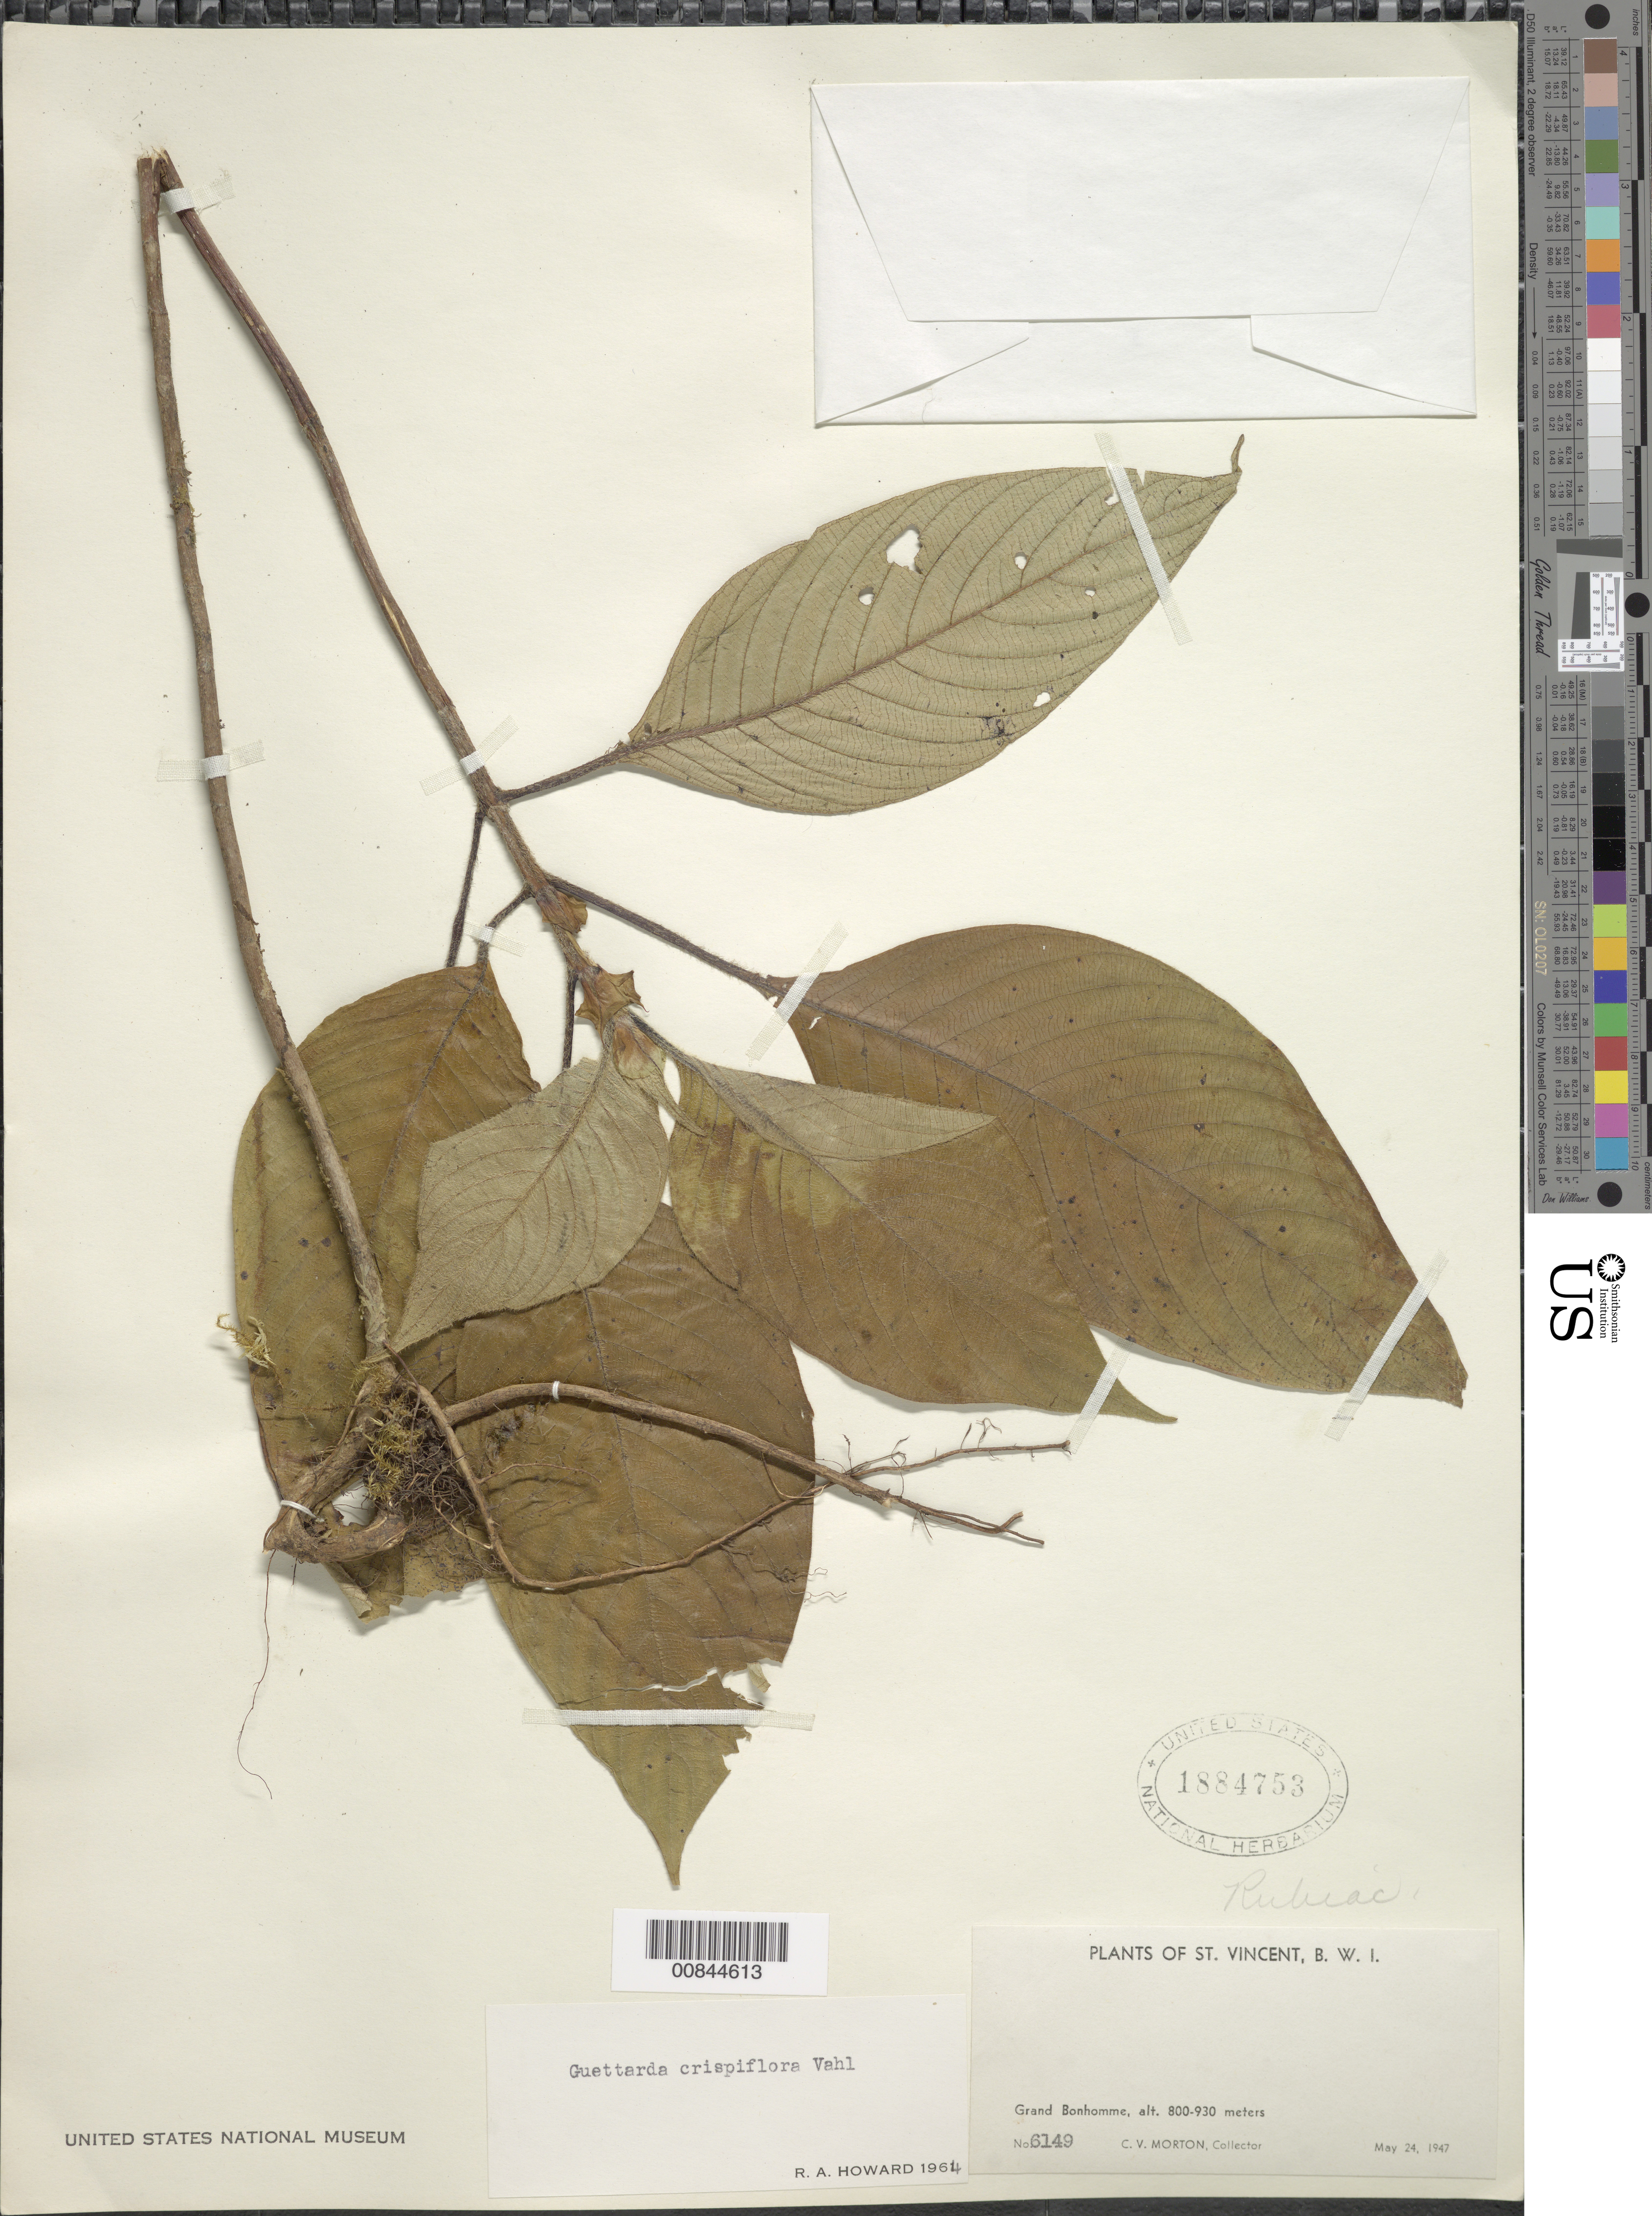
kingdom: Plantae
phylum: Tracheophyta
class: Magnoliopsida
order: Gentianales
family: Rubiaceae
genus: Guettarda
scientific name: Guettarda crispiflora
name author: Vahl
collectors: C. V. Morton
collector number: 6149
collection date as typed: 24 May 1947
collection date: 1947-05-24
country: St. Vincent - Grenadines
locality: Grand Bonhomme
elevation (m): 800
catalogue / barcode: US 1884753